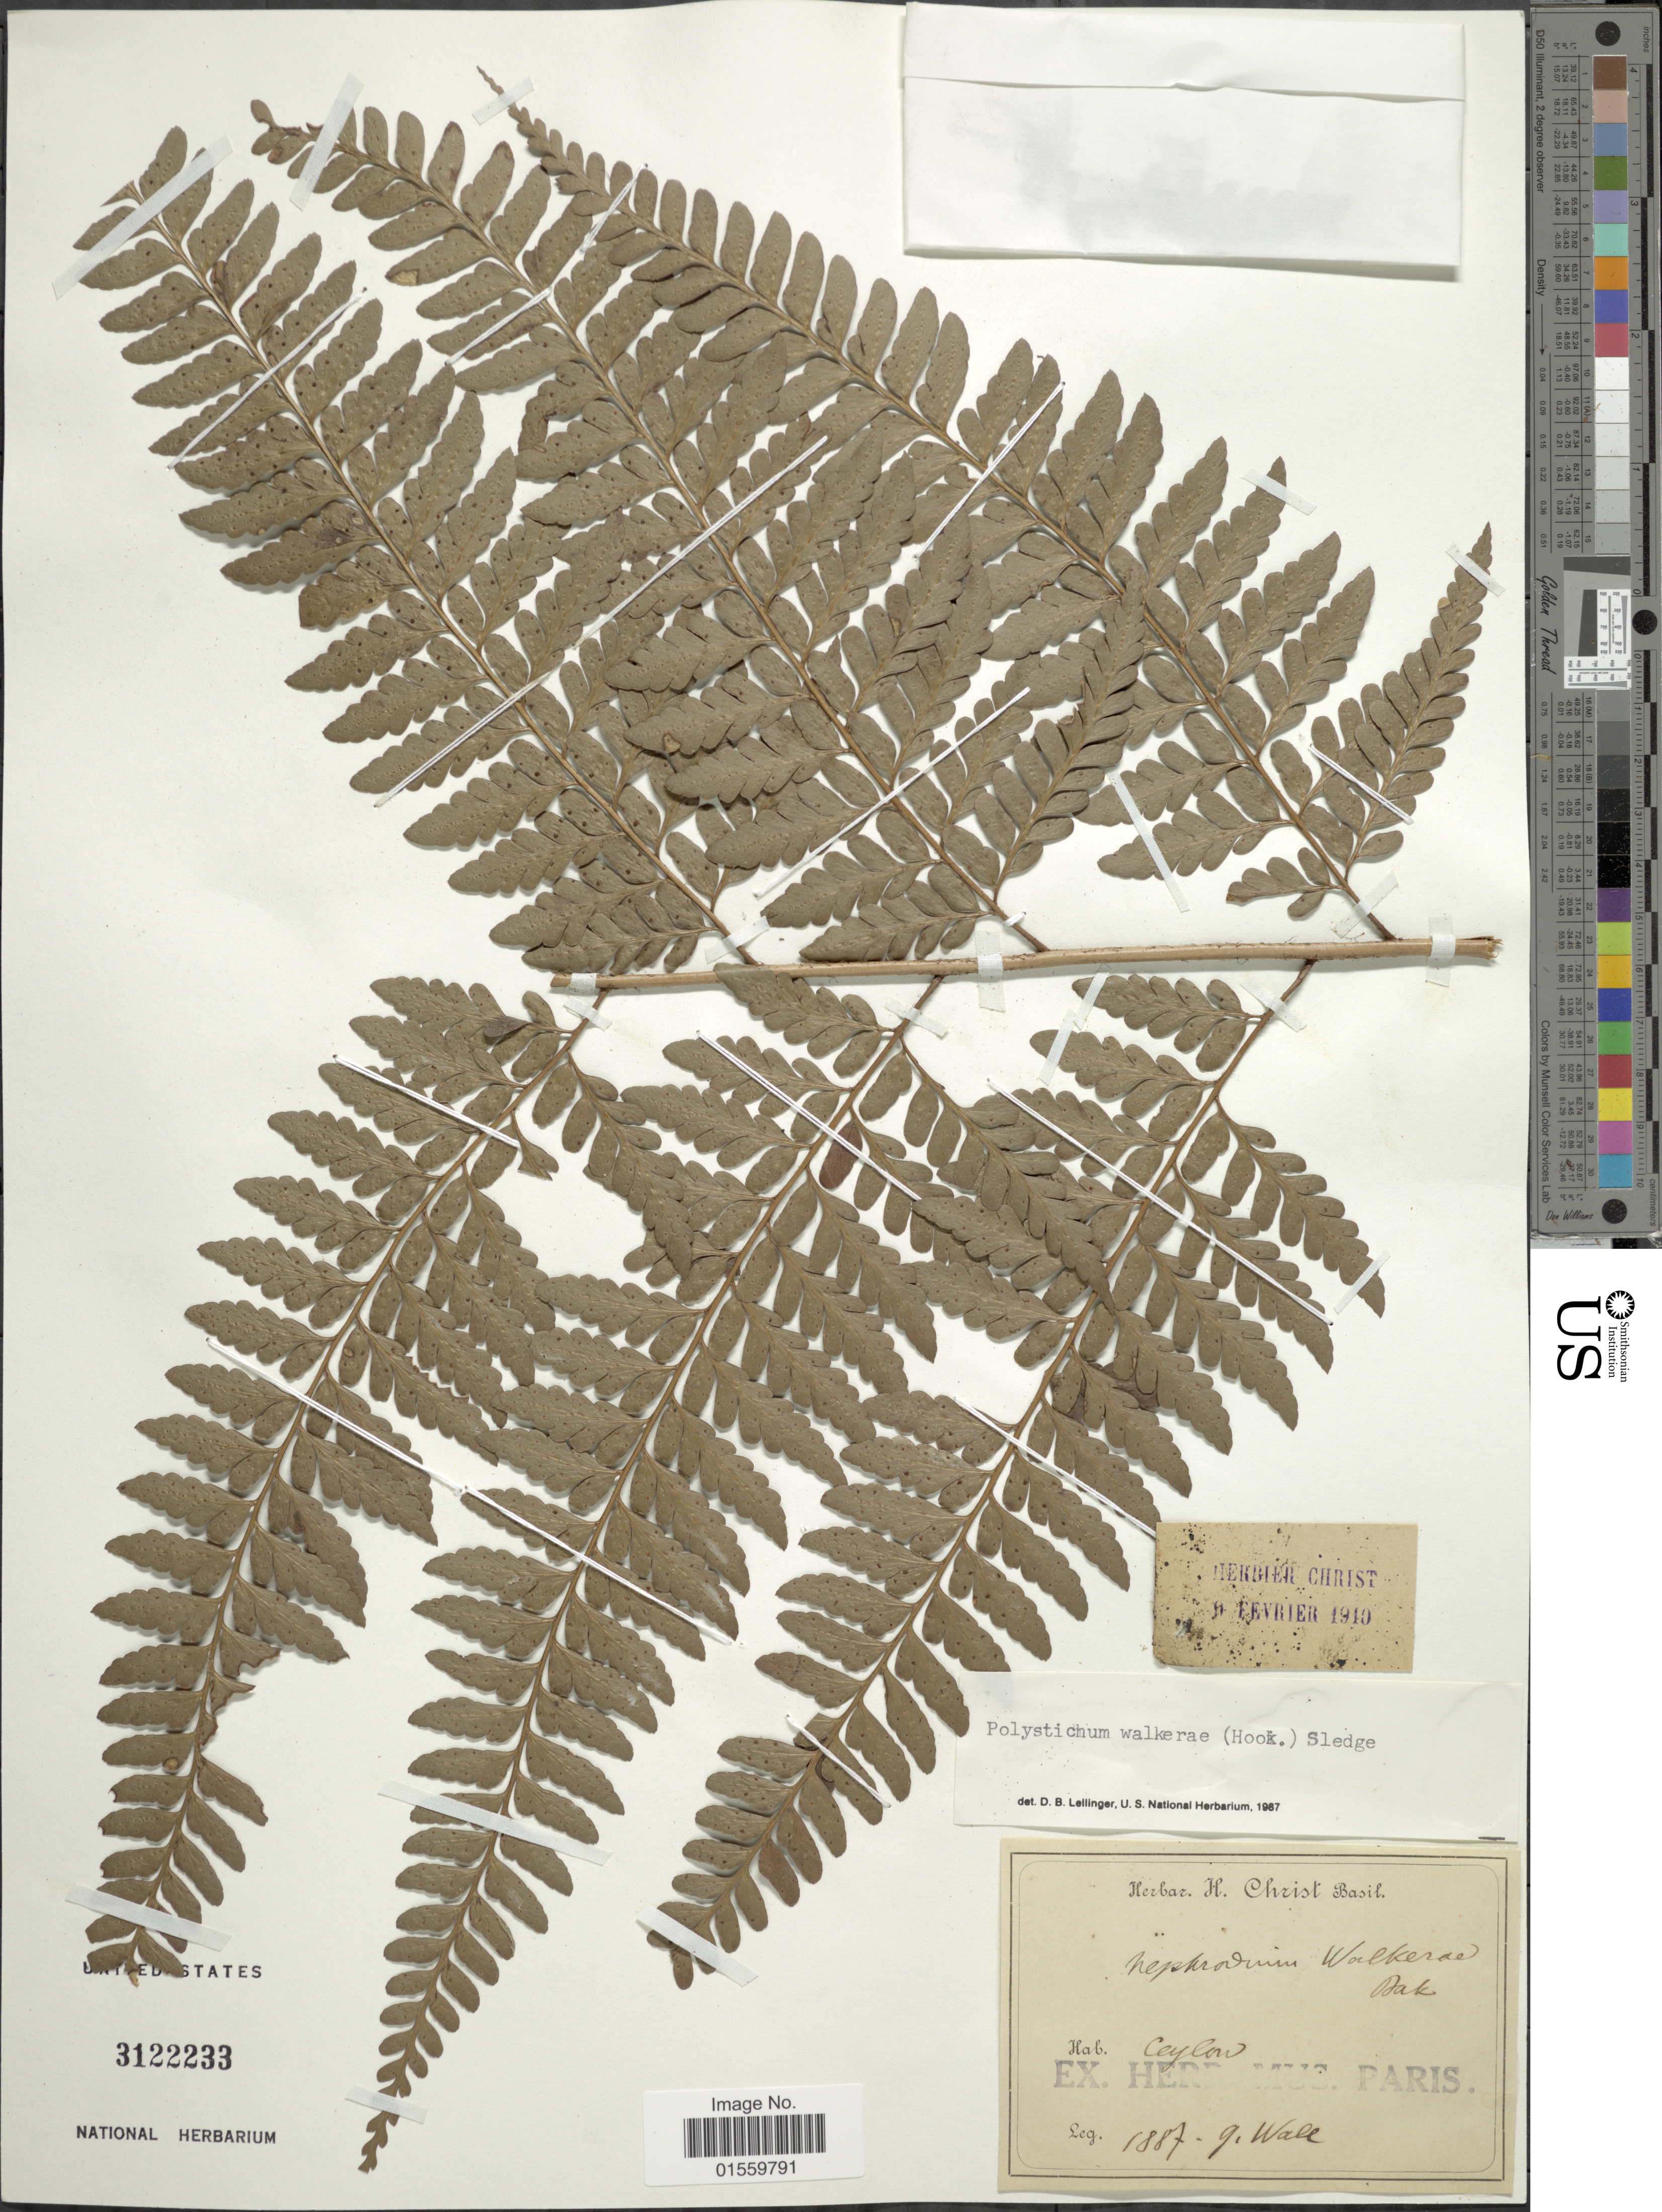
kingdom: Plantae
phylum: Tracheophyta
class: Polypodiopsida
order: Polypodiales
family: Dryopteridaceae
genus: Polystichum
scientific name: Polystichum walkerae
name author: (Hook.) Sledge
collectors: G. Wall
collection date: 1887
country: Sri Lanka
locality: Ceylon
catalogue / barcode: US 3122233